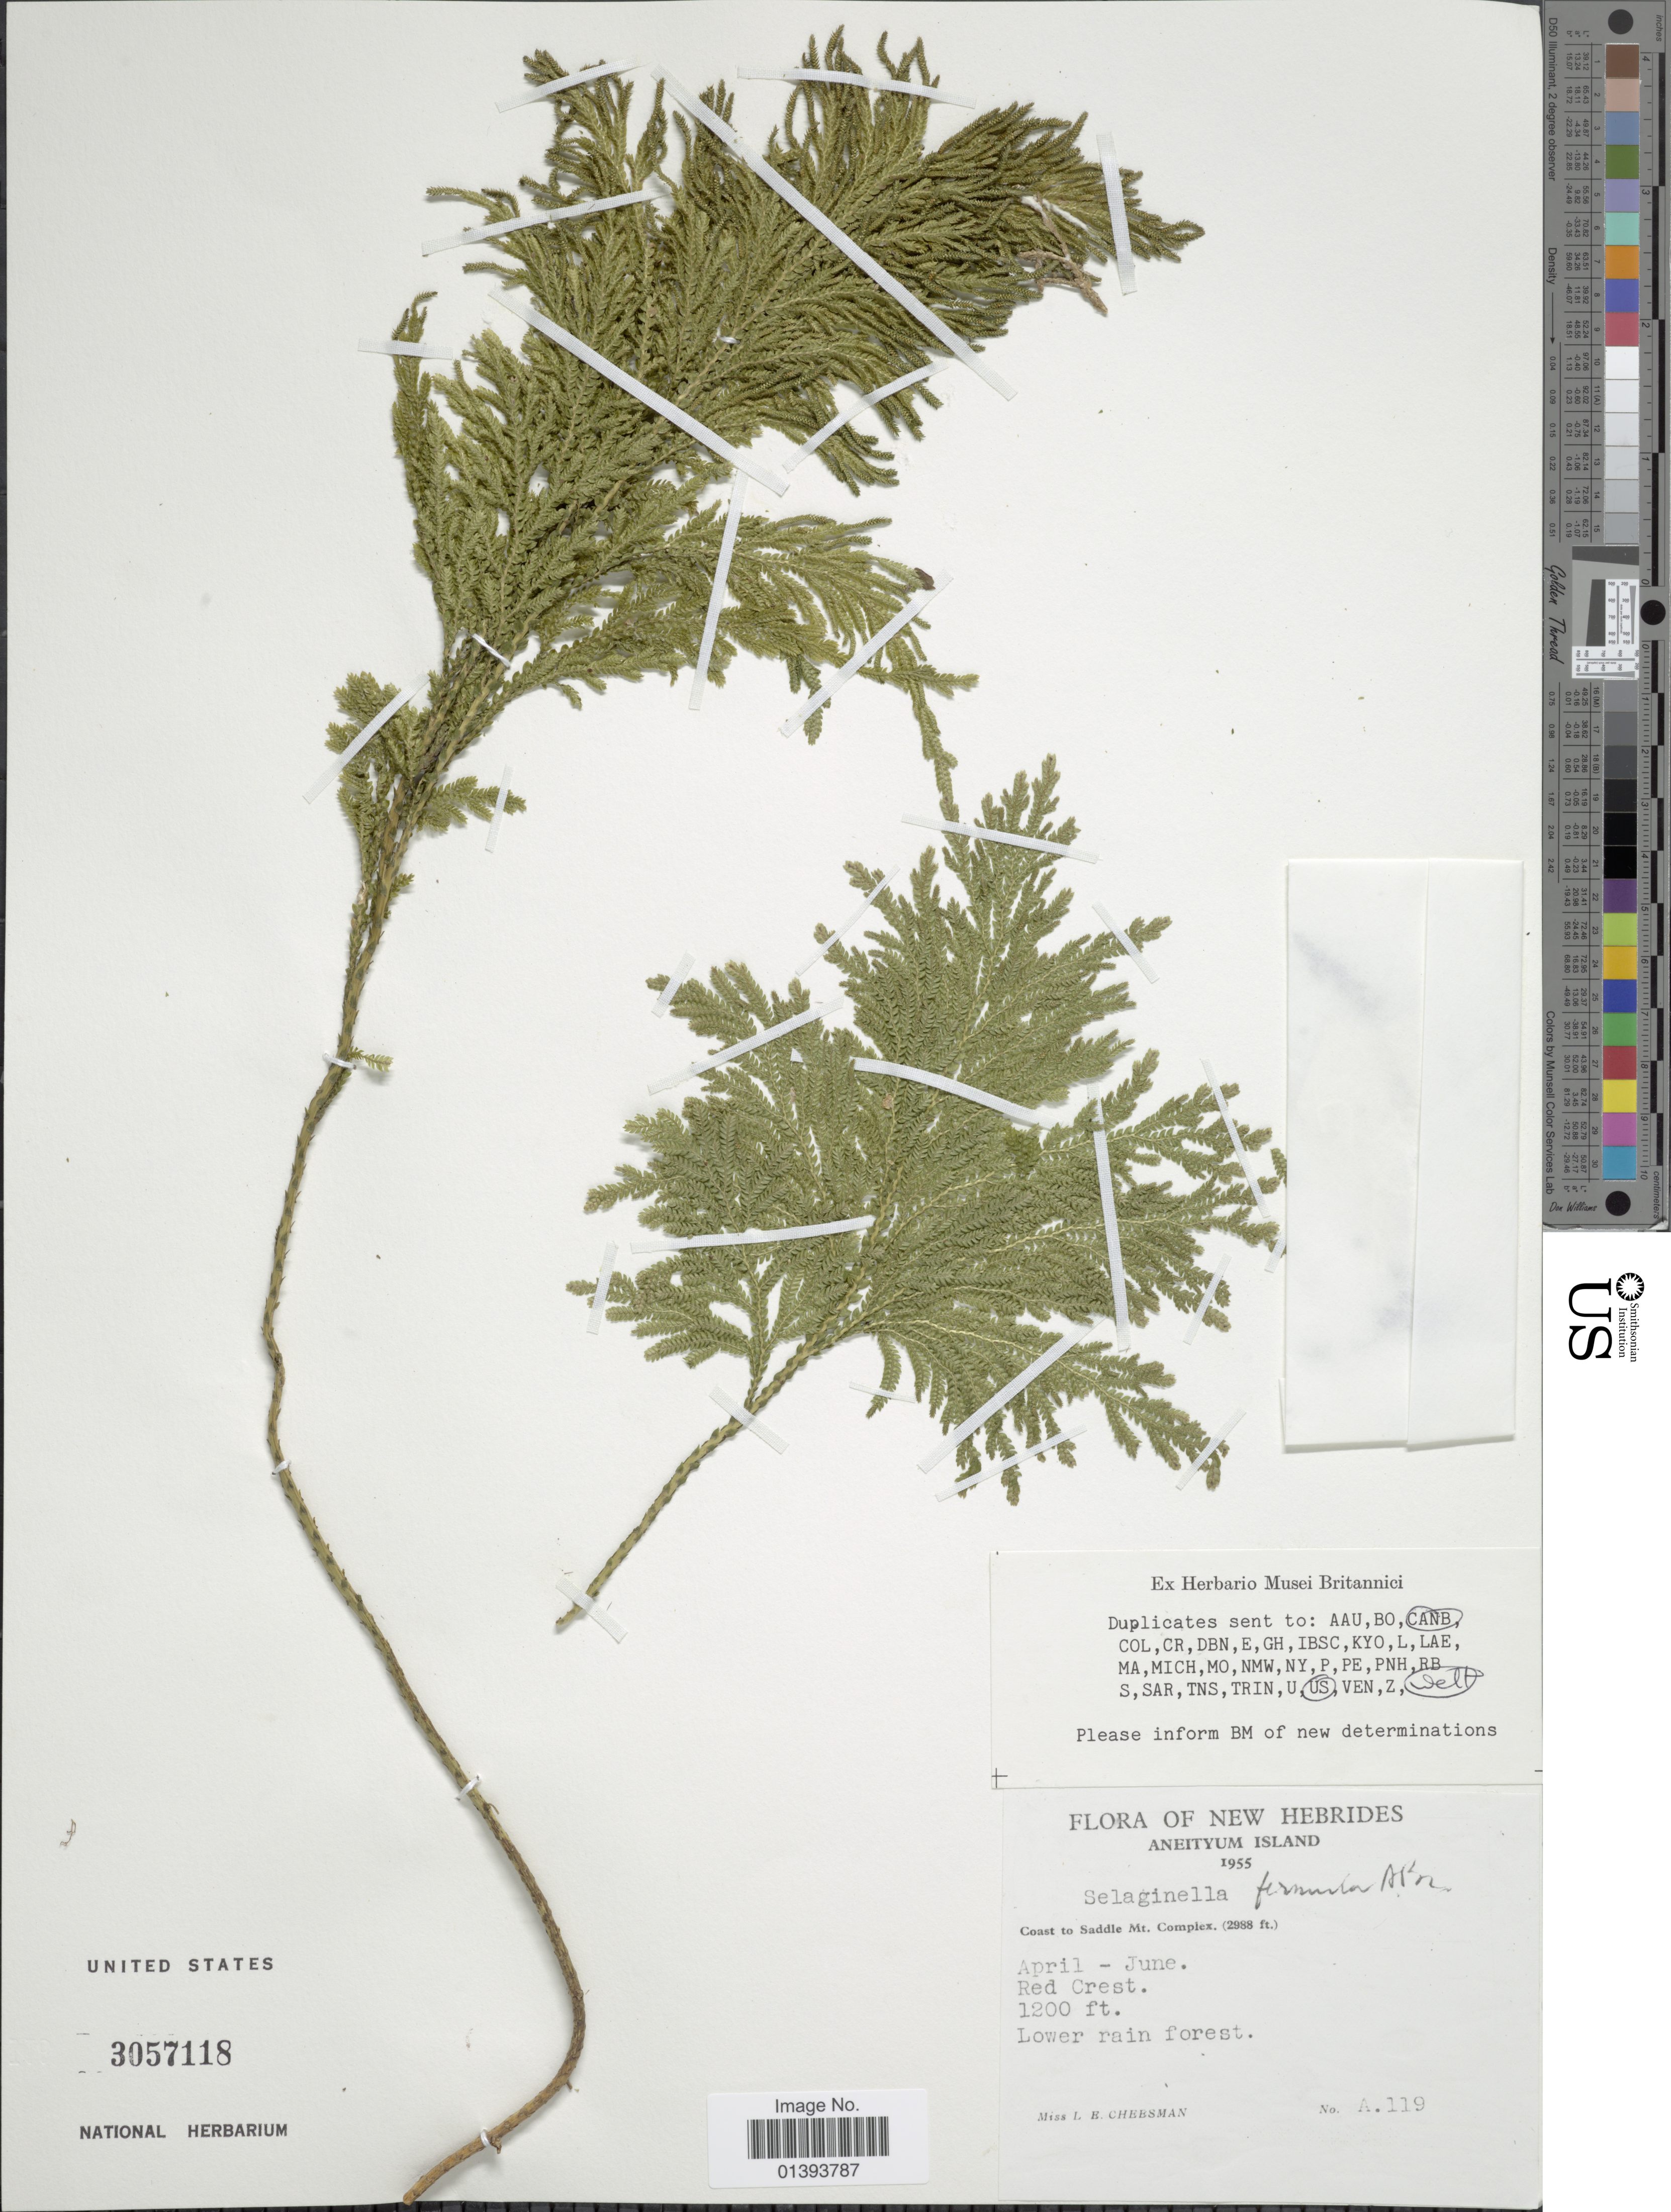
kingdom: Plantae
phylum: Tracheophyta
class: Lycopodiopsida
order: Selaginellales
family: Selaginellaceae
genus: Selaginella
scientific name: Selaginella firmula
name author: A. Br.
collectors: L. E. Cheesman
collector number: A119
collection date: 1955-04/1955-06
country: Vanuatu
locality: New Hebrides, Aneityum island, Coast to Saddle Mt. Complex, red crest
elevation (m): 366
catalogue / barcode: US 3057118